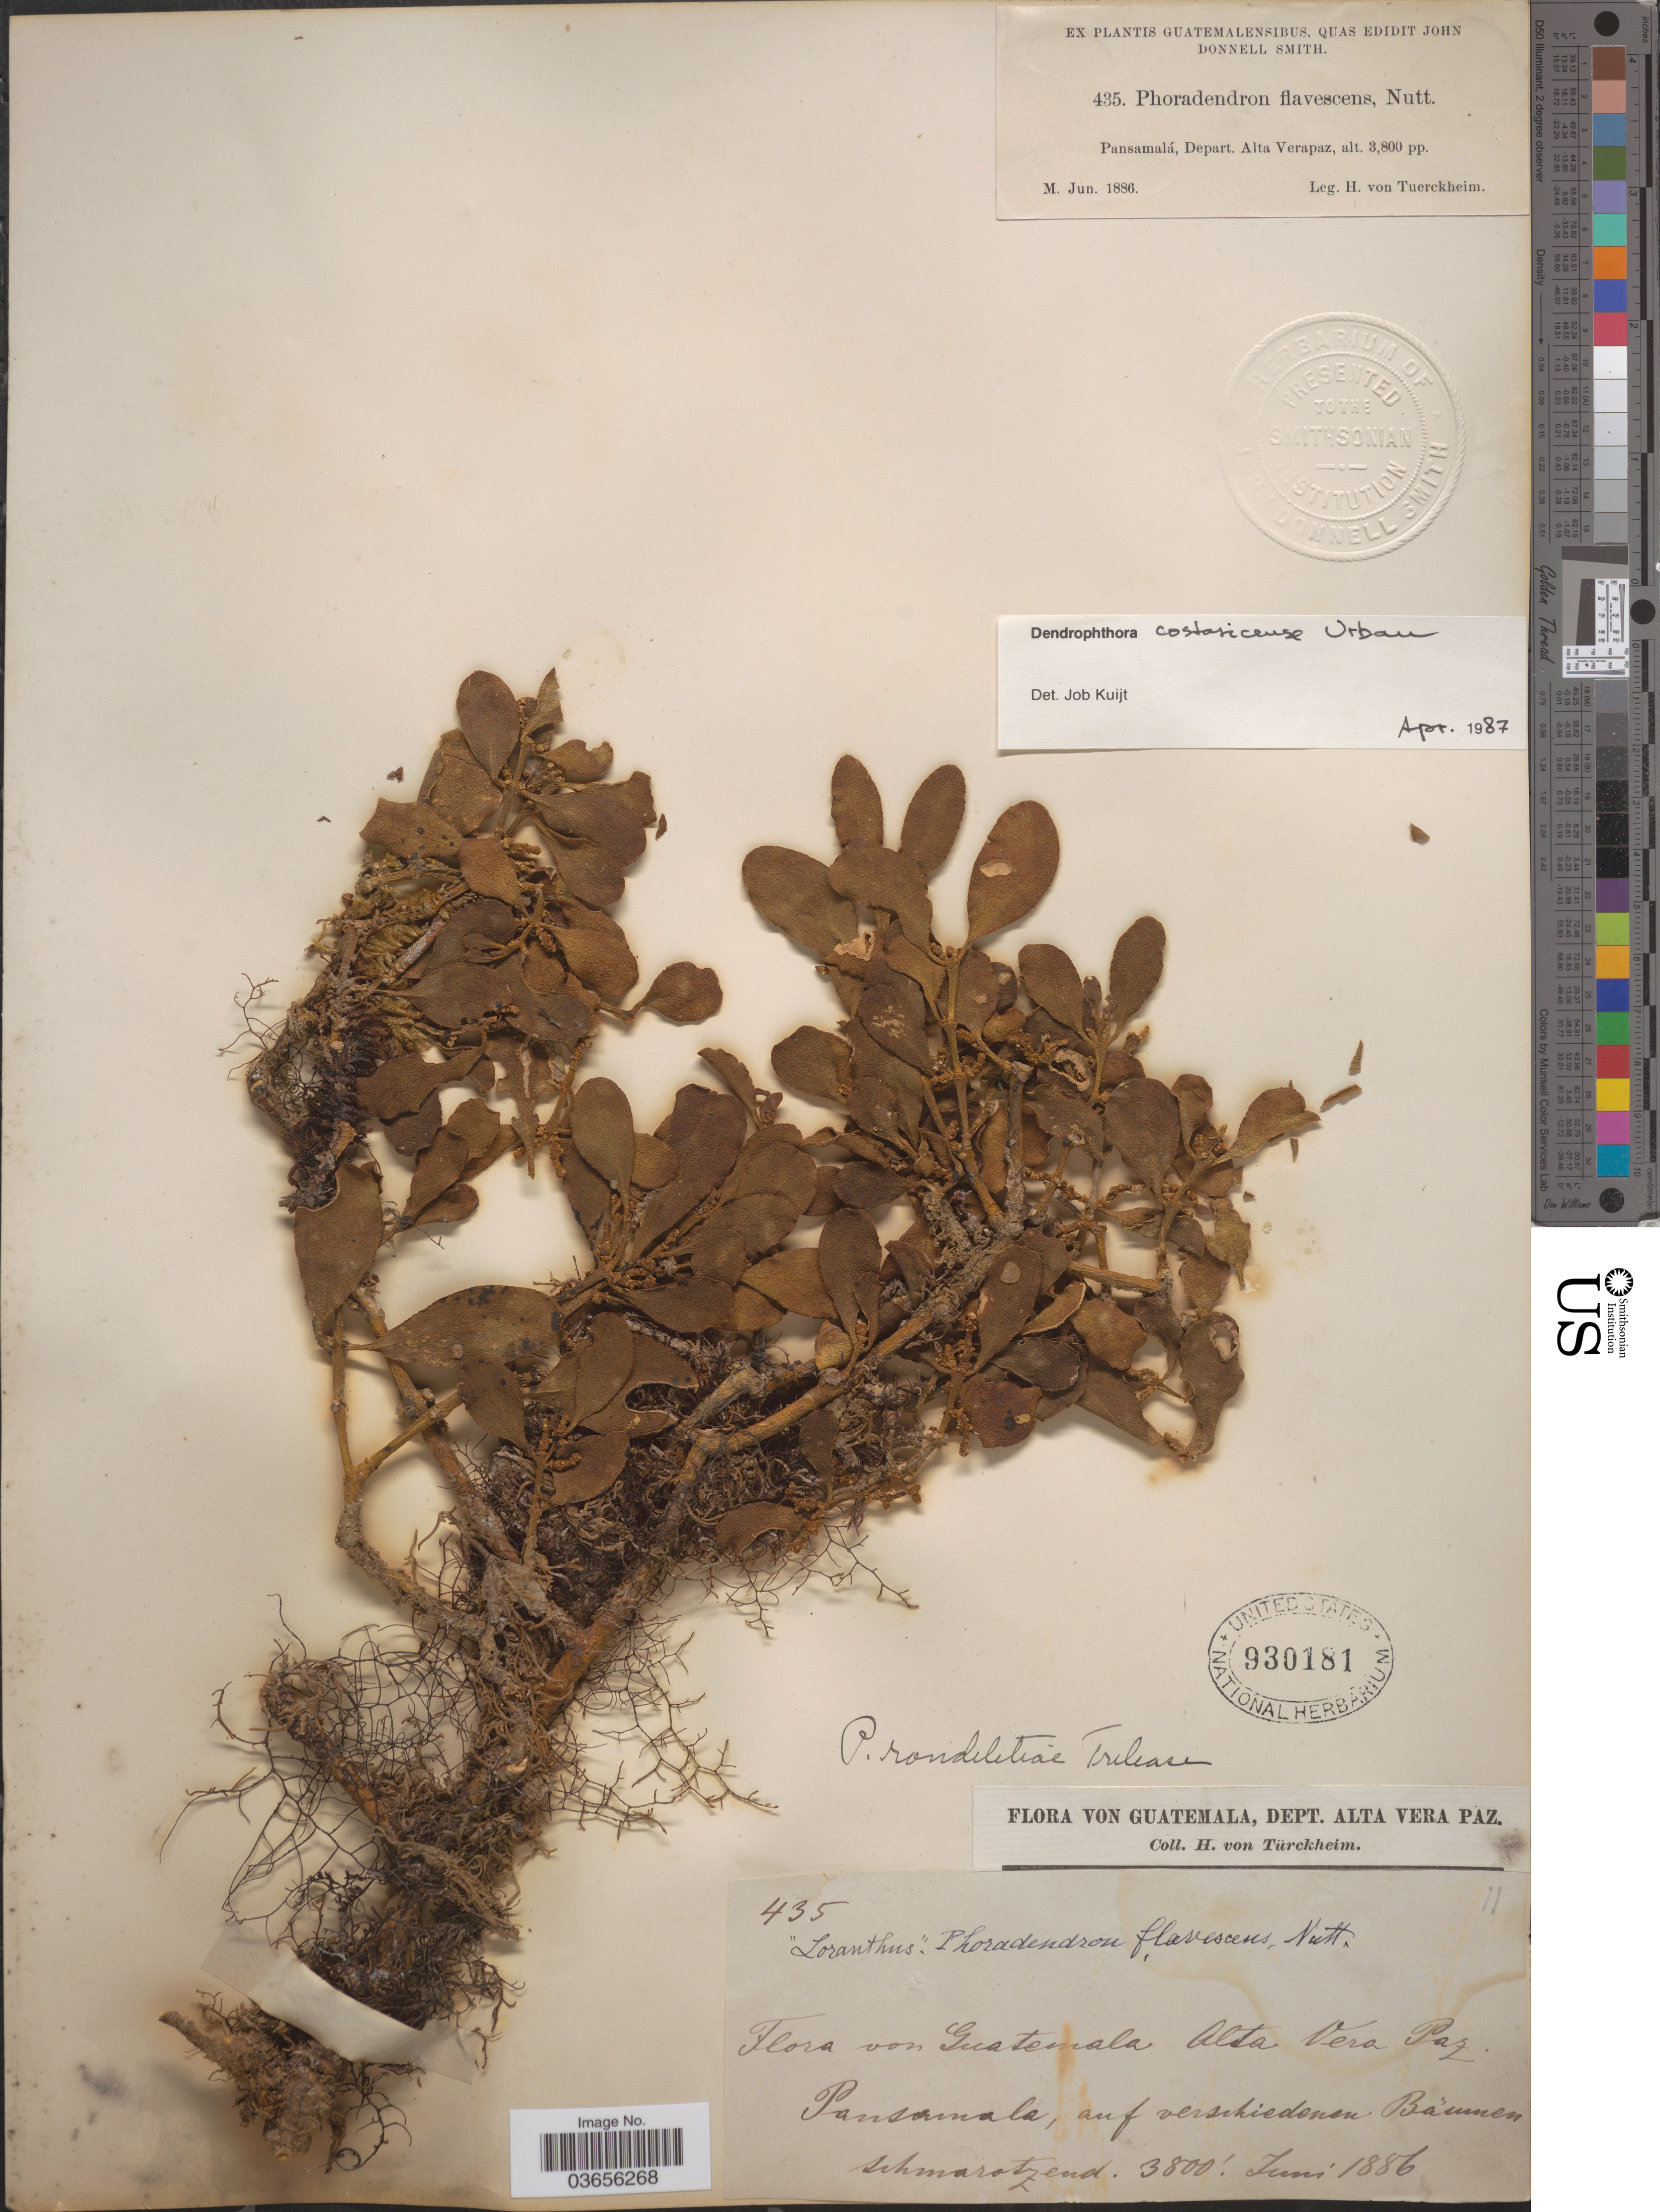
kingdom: Plantae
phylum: Tracheophyta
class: Magnoliopsida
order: Santalales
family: Viscaceae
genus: Dendrophthora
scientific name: Dendrophthora costaricensis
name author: Urb.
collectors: H. von Türckheim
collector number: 435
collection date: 1886-06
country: Guatemala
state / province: Alta Verapaz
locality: Depart. Alta Vera Paz. Pansamalá.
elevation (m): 1158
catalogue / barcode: US 930181